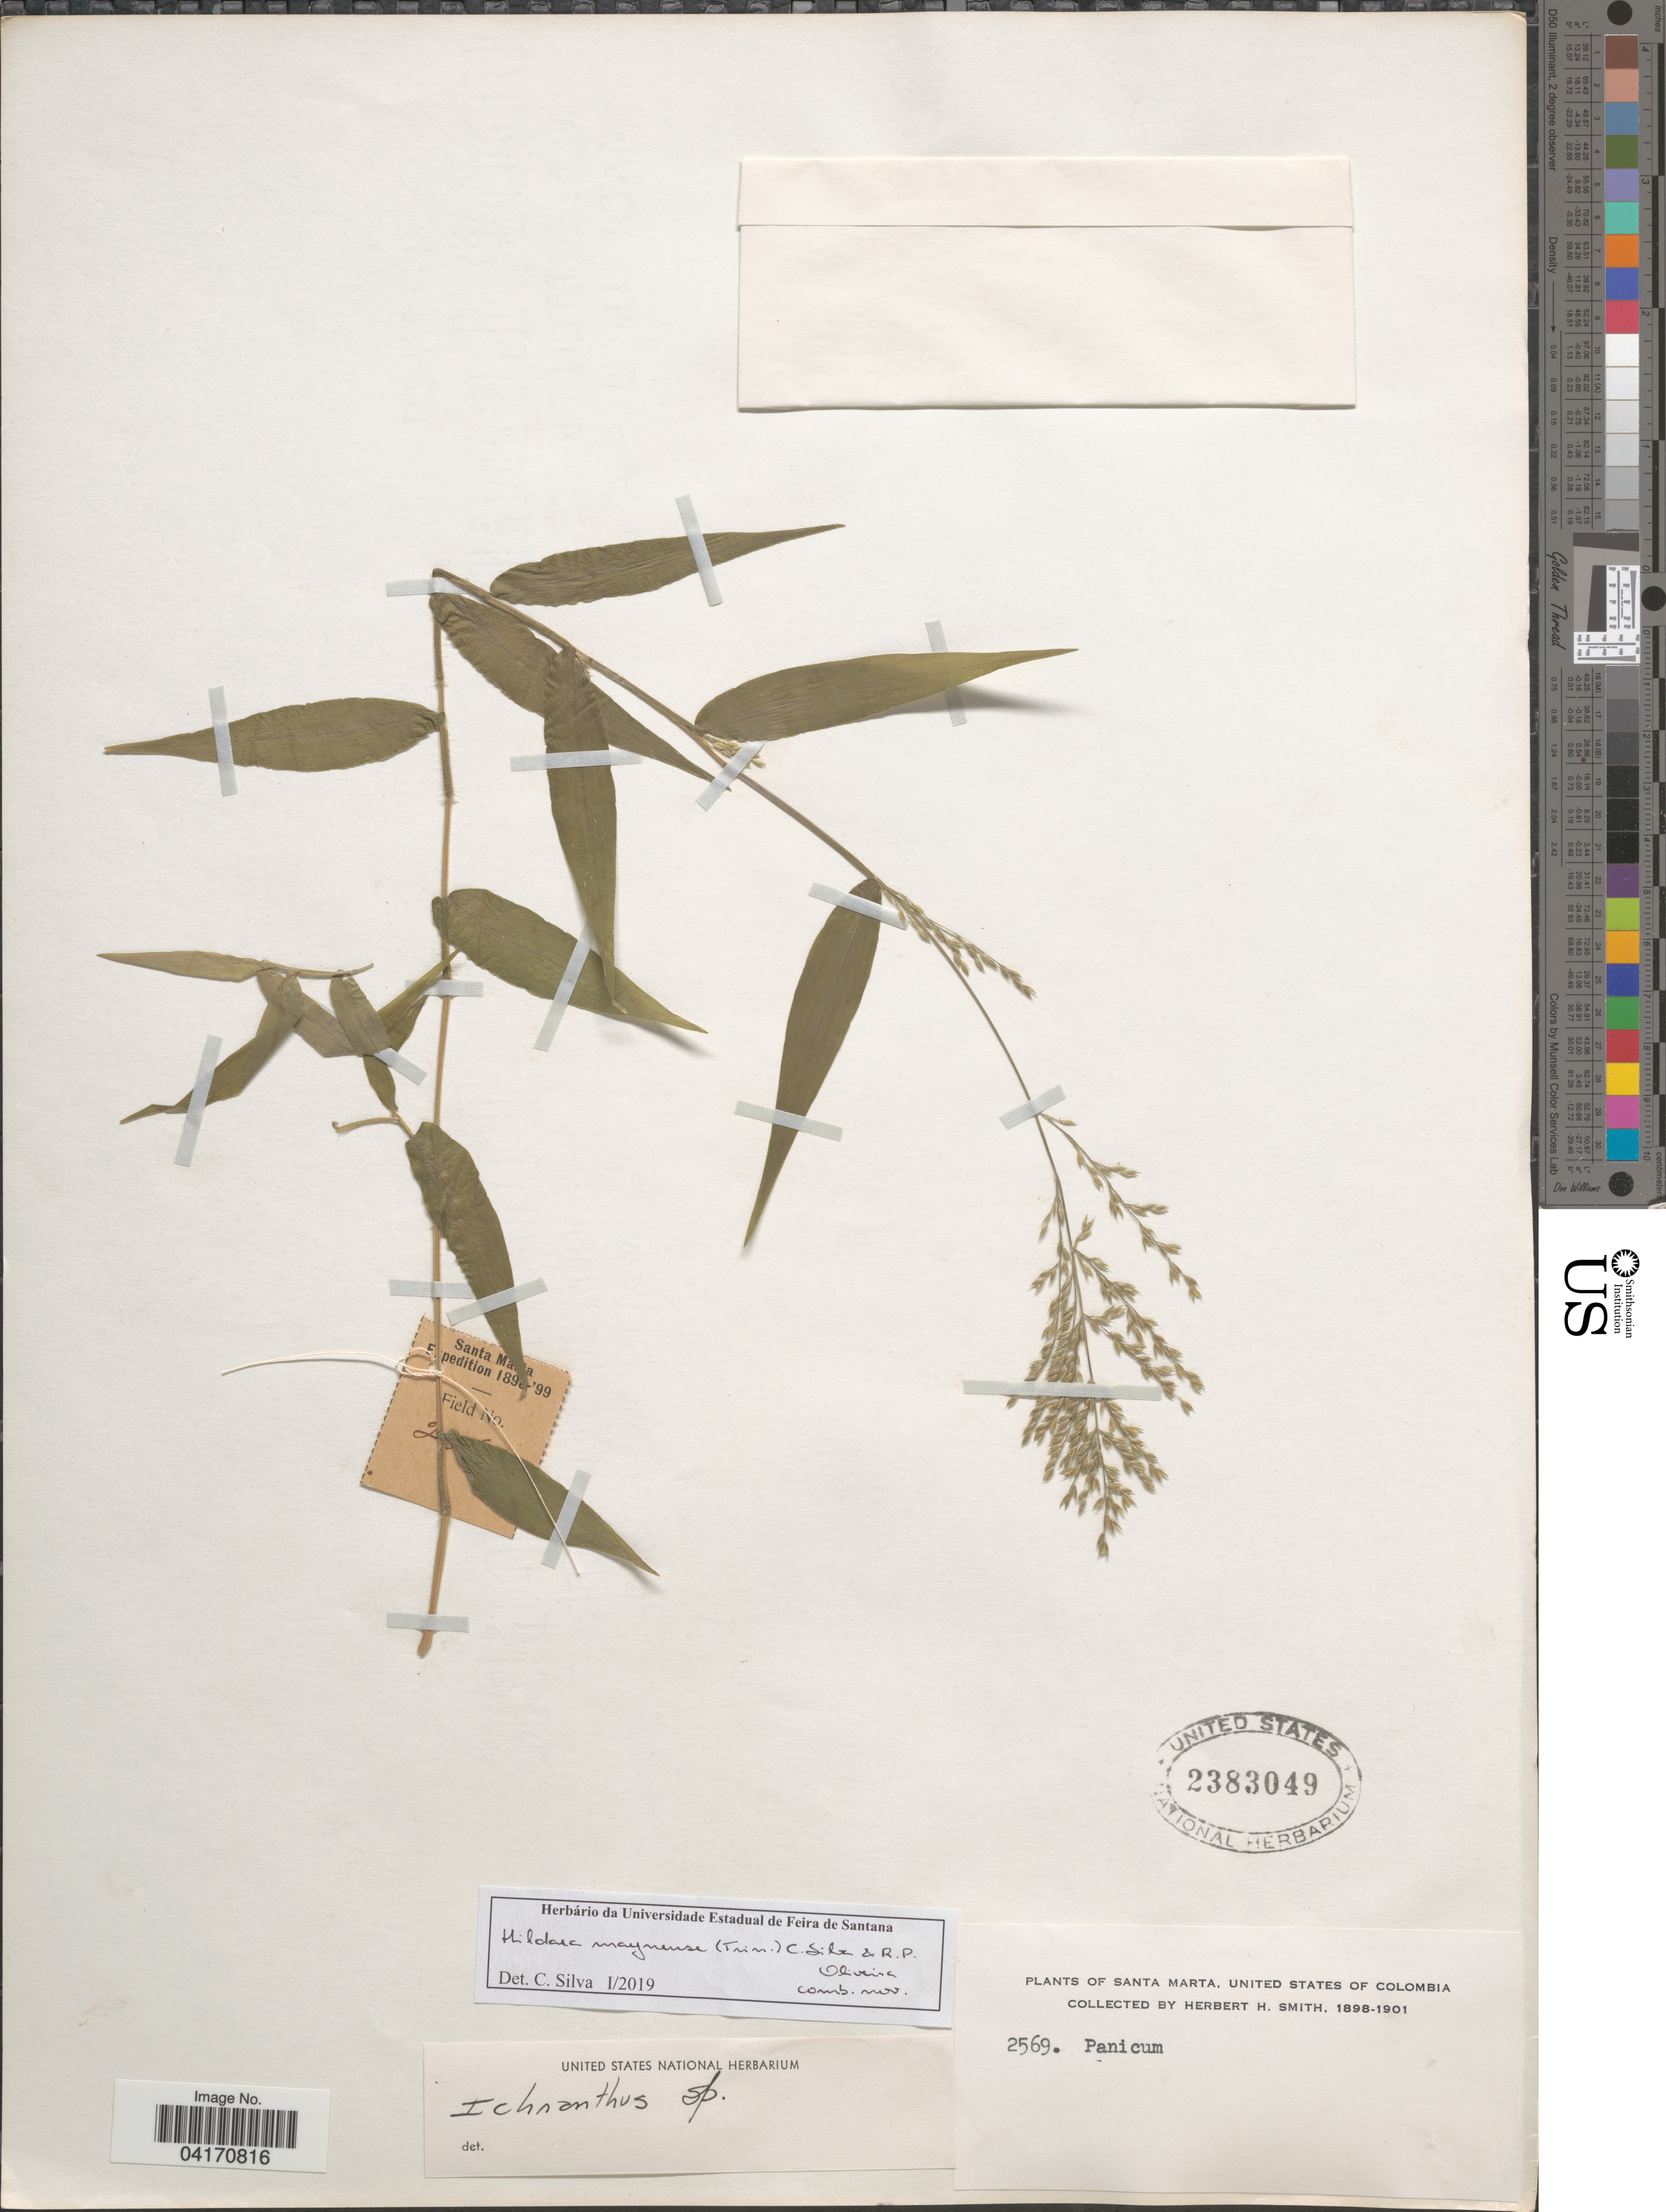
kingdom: Plantae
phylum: Tracheophyta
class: Liliopsida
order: Poales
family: Poaceae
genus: Hildaea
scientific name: Hildaea maynense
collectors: Herbert H. Smith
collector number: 2569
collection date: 1898/1901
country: Colombia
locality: Santa Marta.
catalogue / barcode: US 2383049